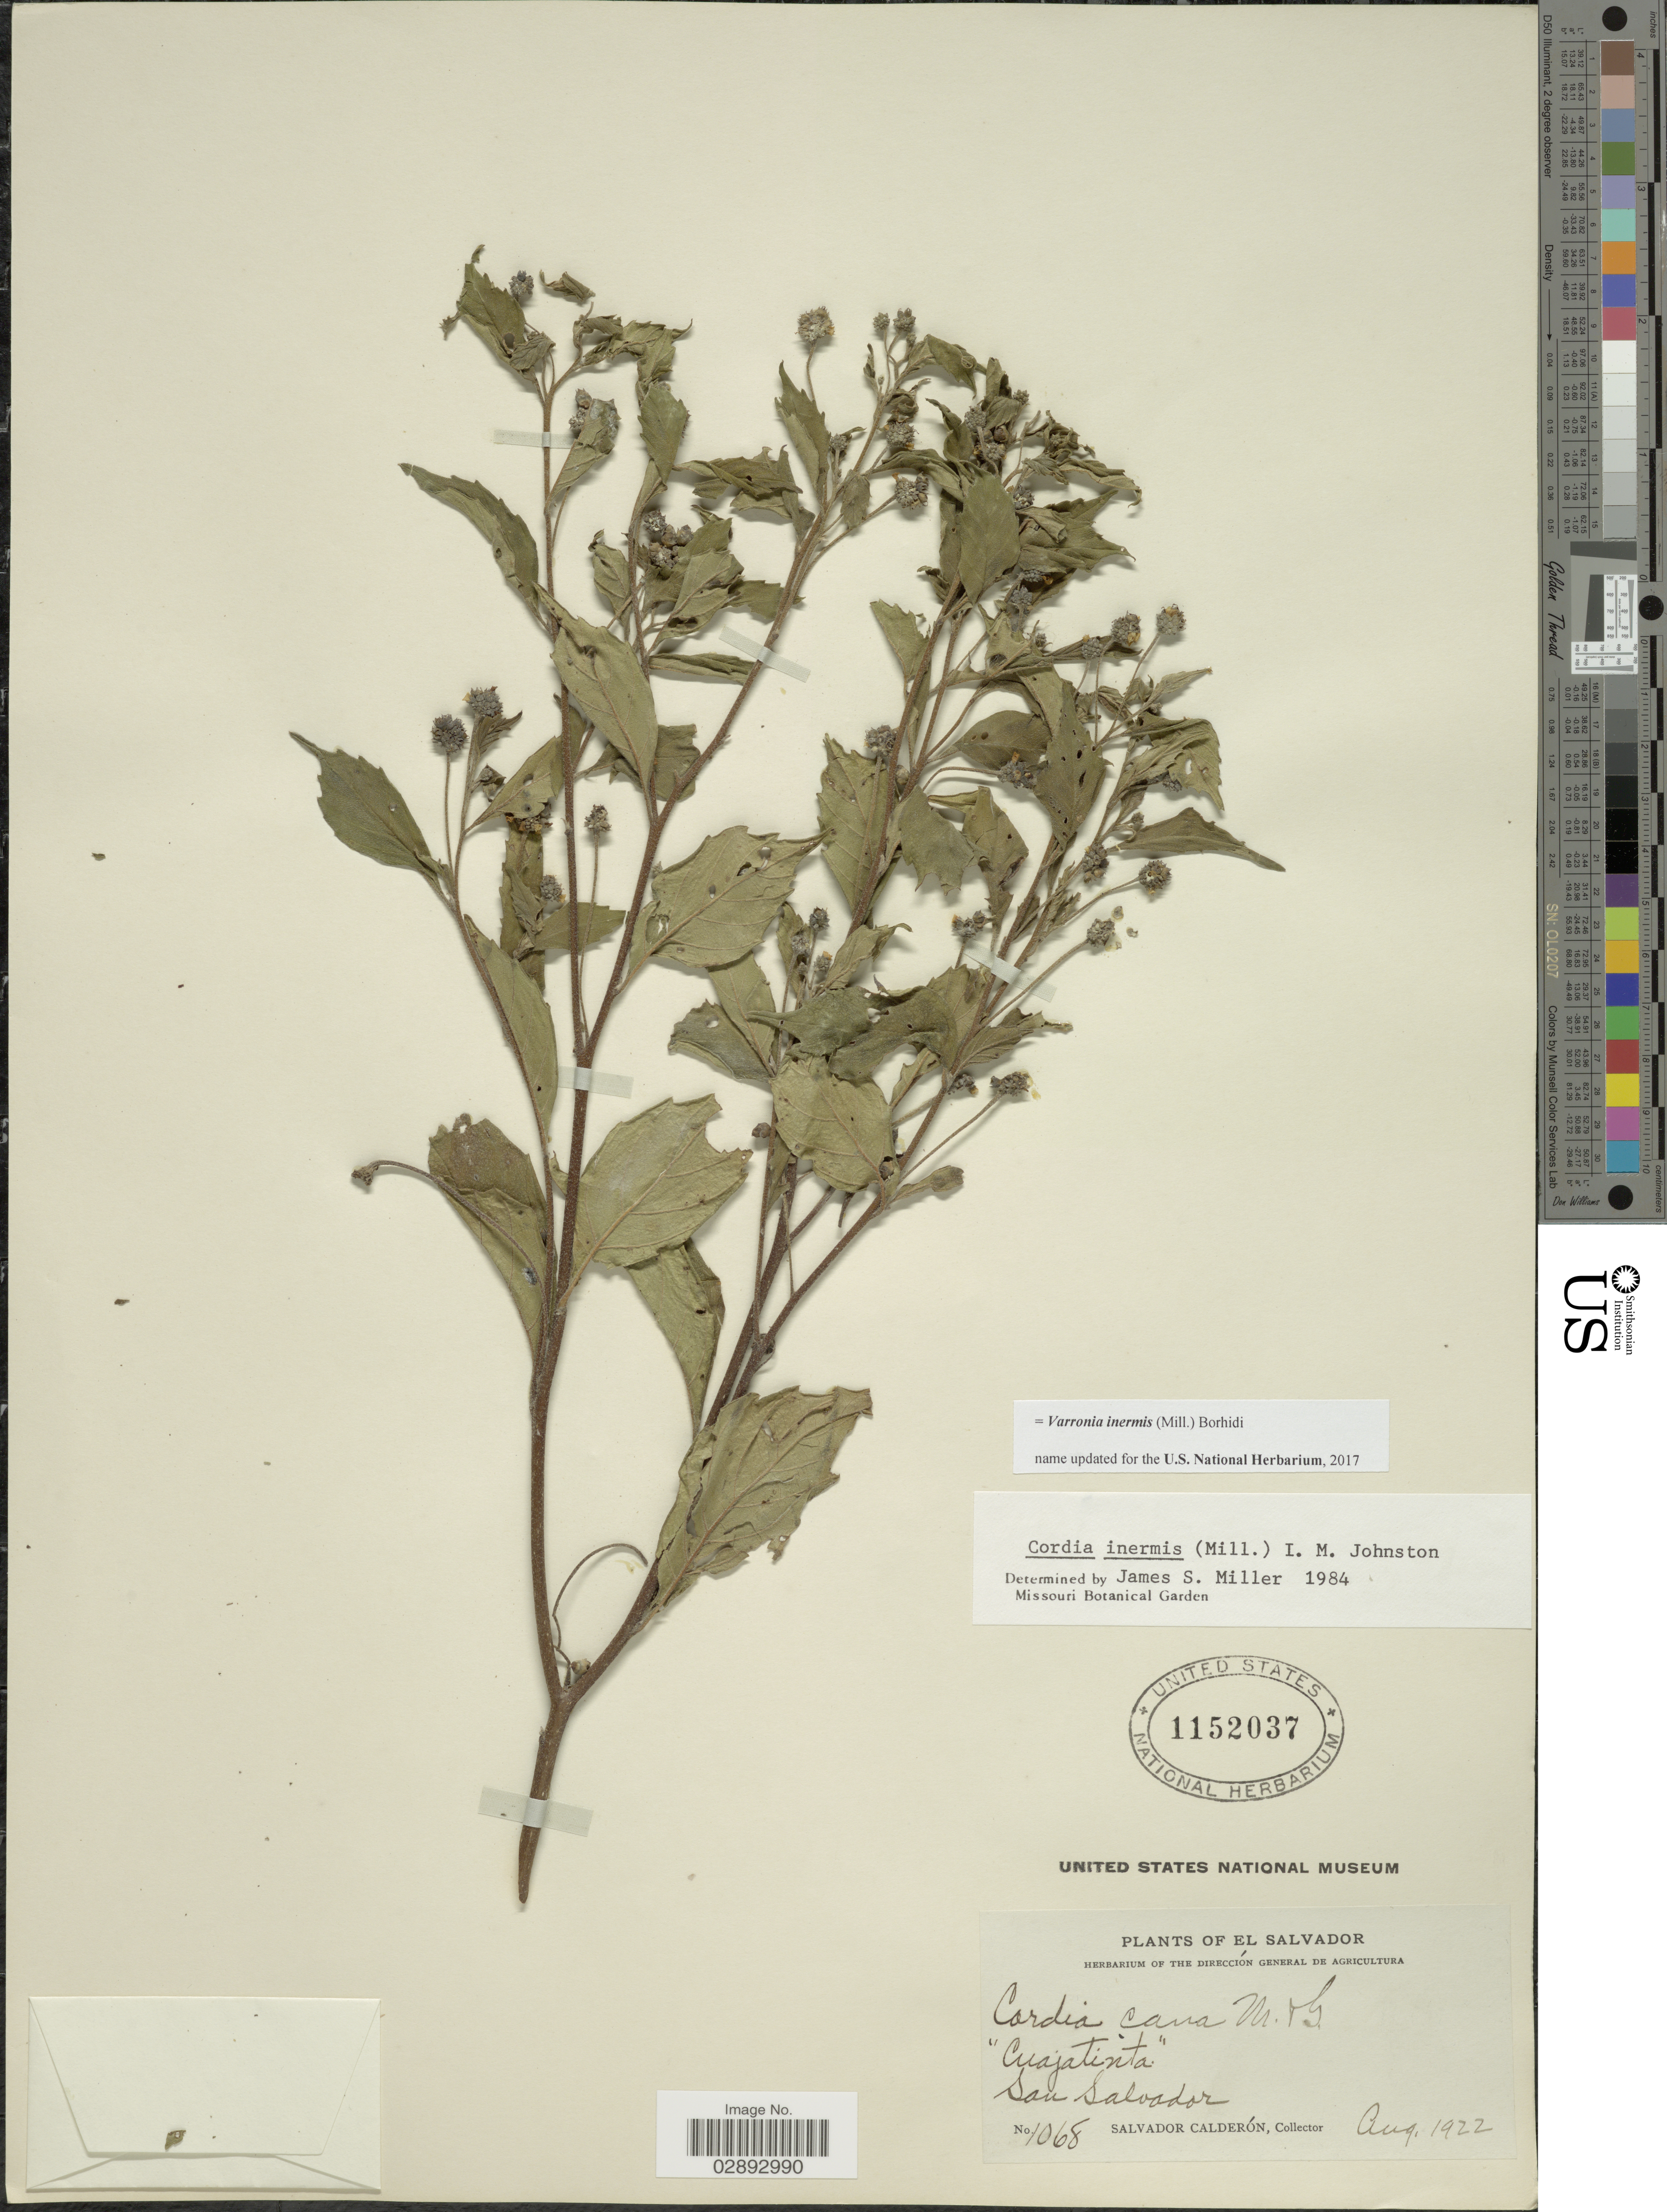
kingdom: Plantae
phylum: Tracheophyta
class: Magnoliopsida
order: Boraginales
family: Cordiaceae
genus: Varronia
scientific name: Varronia inermis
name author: (Mill.) Borhidi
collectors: S. Calderón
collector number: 1068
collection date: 1922-08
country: El Salvador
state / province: San Salvador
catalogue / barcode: US 1152037